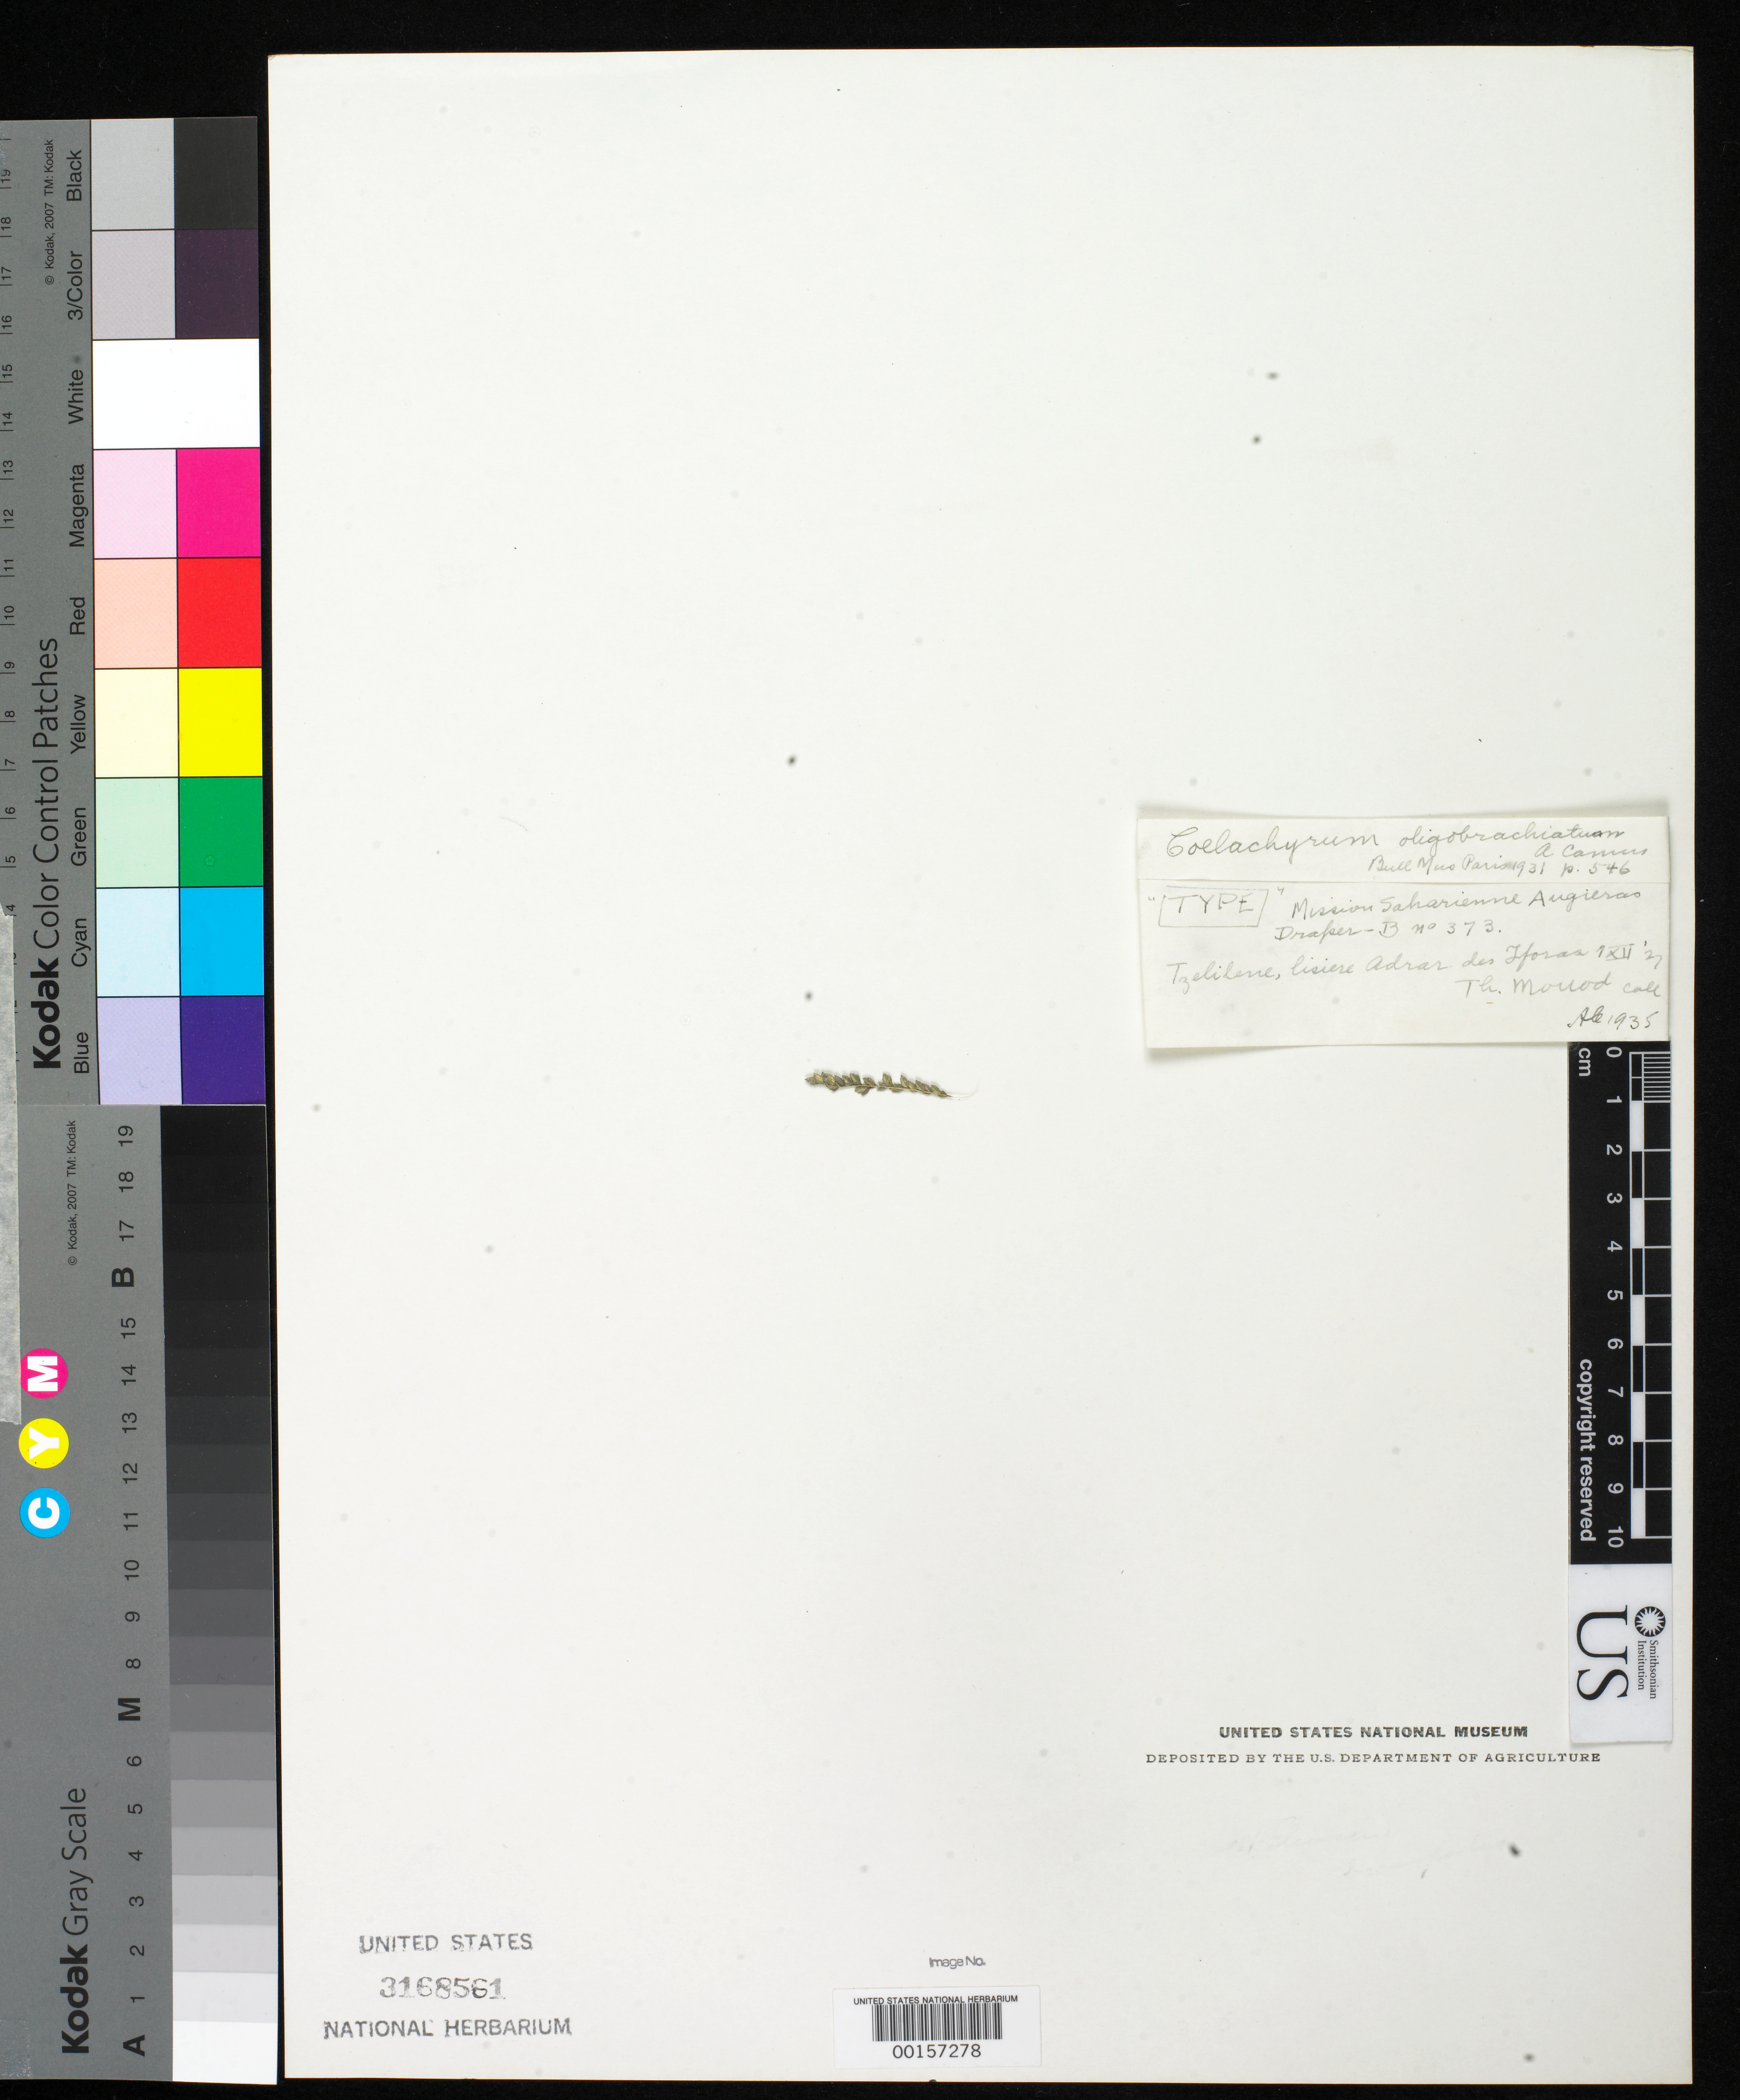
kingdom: Plantae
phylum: Tracheophyta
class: Liliopsida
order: Poales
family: Poaceae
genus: Coelachyrum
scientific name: Coelachyrum obligobrachiatum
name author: A. Camus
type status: Type Fragment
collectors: T. Monod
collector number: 373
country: Algeria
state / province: Adrar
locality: Izelilene, Lisiere de l'Adrar des Ifaras. Sahara.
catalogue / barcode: US 3168561